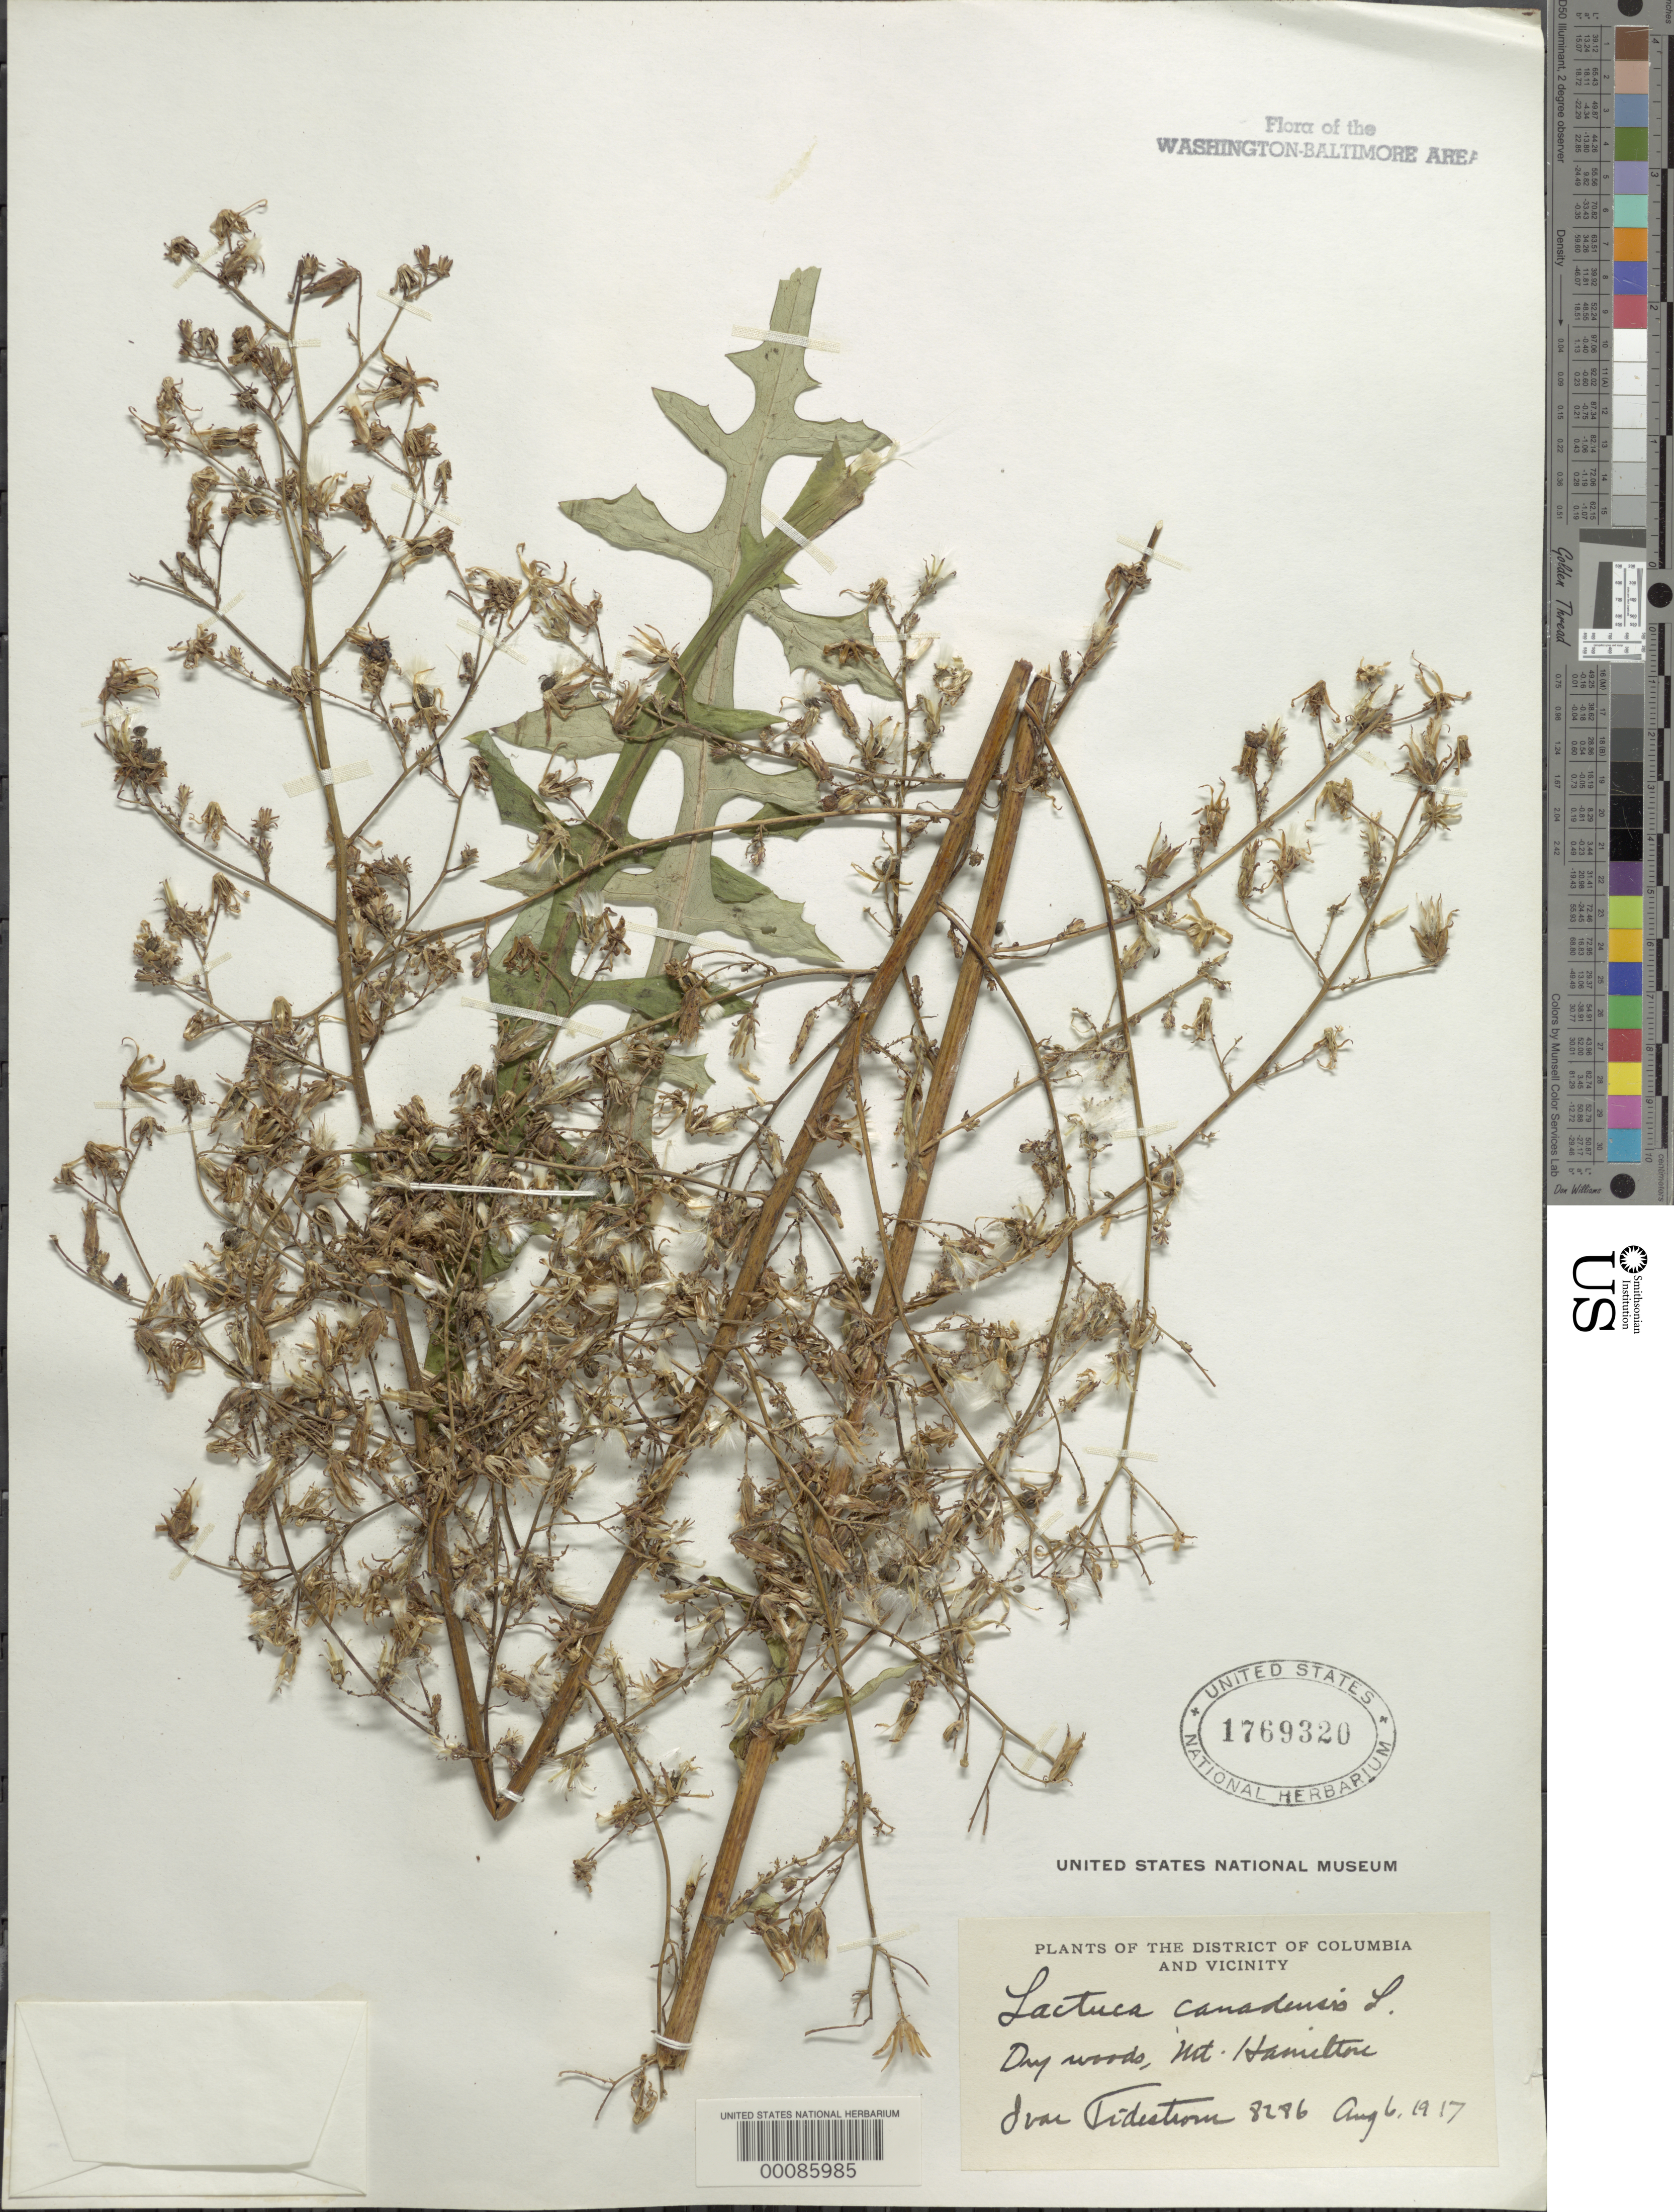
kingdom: Plantae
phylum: Tracheophyta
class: Magnoliopsida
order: Asterales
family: Asteraceae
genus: Lactuca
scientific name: Lactuca canadensis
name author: L.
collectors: I. F. Tidestrom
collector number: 8286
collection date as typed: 06 Aug 1917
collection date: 1917-08-06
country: United States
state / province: District of Columbia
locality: Mount Hamilton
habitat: Dry woods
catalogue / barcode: US 1769320